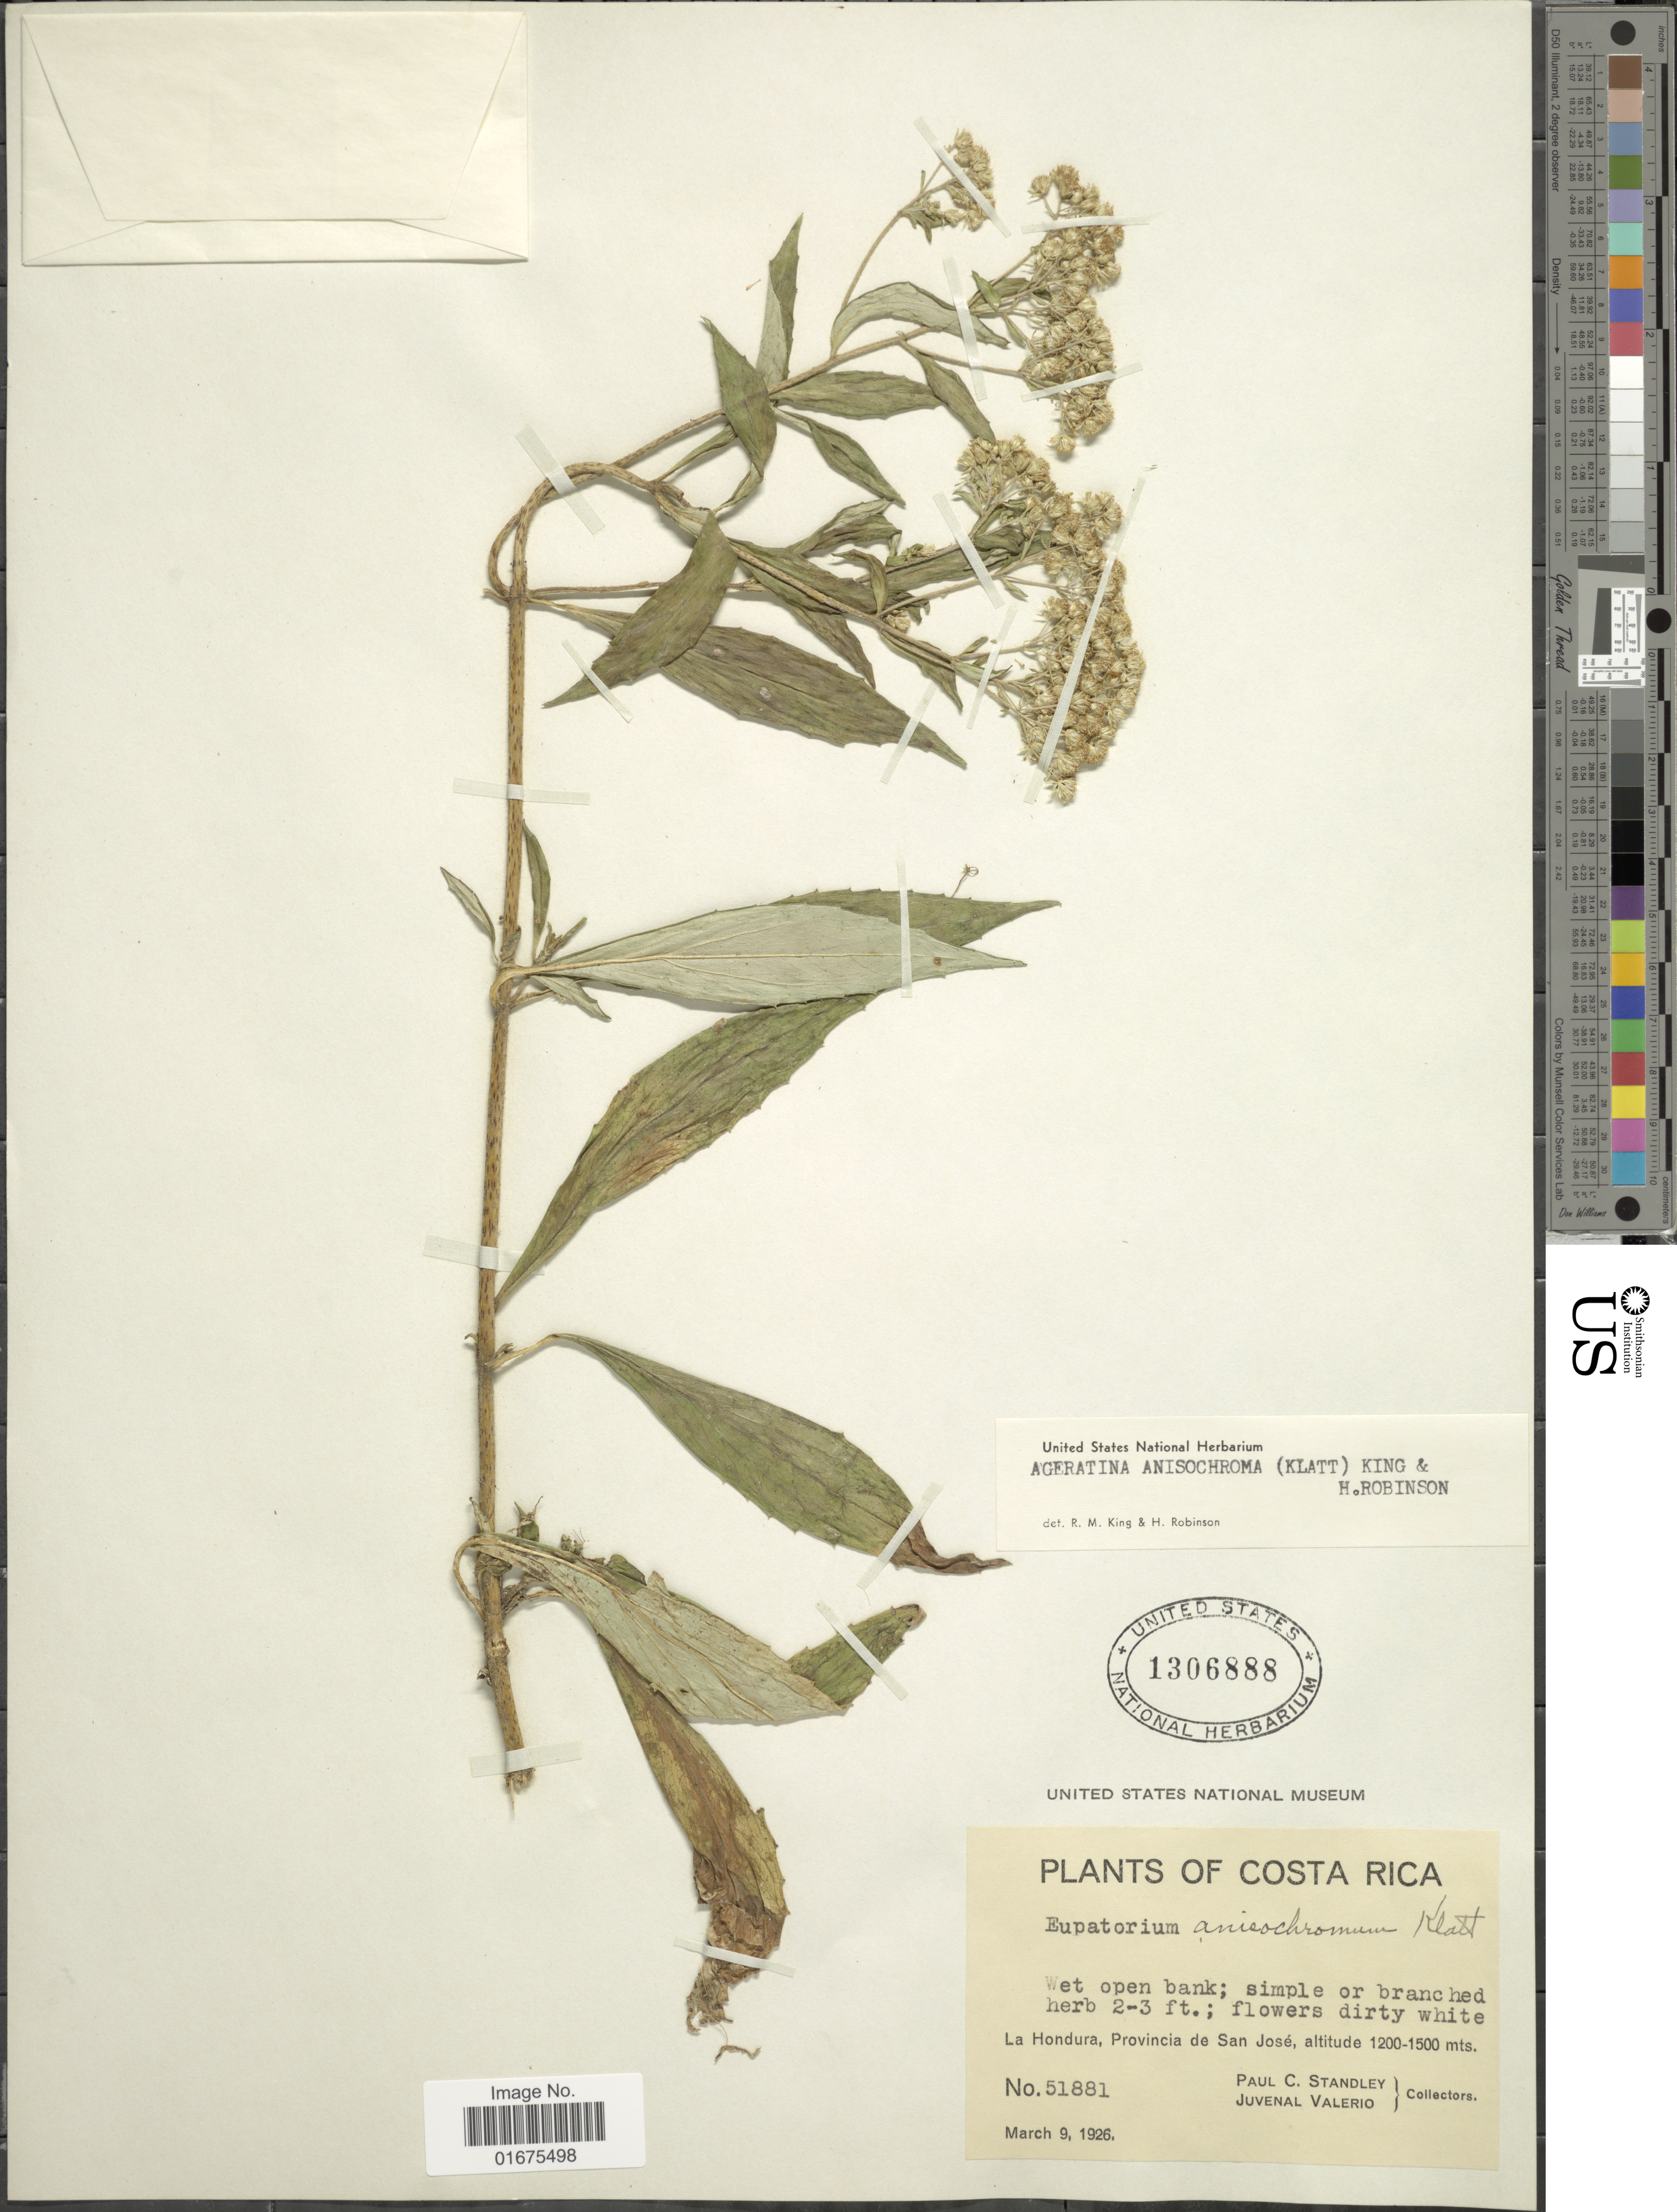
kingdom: Plantae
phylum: Tracheophyta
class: Magnoliopsida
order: Asterales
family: Asteraceae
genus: Ageratina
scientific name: Ageratina anisochroma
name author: (Klatt) R.M. King & H. Rob.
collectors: P. C. Standley & J. Valerio R.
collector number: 51881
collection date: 1926-03-09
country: Costa Rica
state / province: San José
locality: La Hondura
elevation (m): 1200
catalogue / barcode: US 1306888